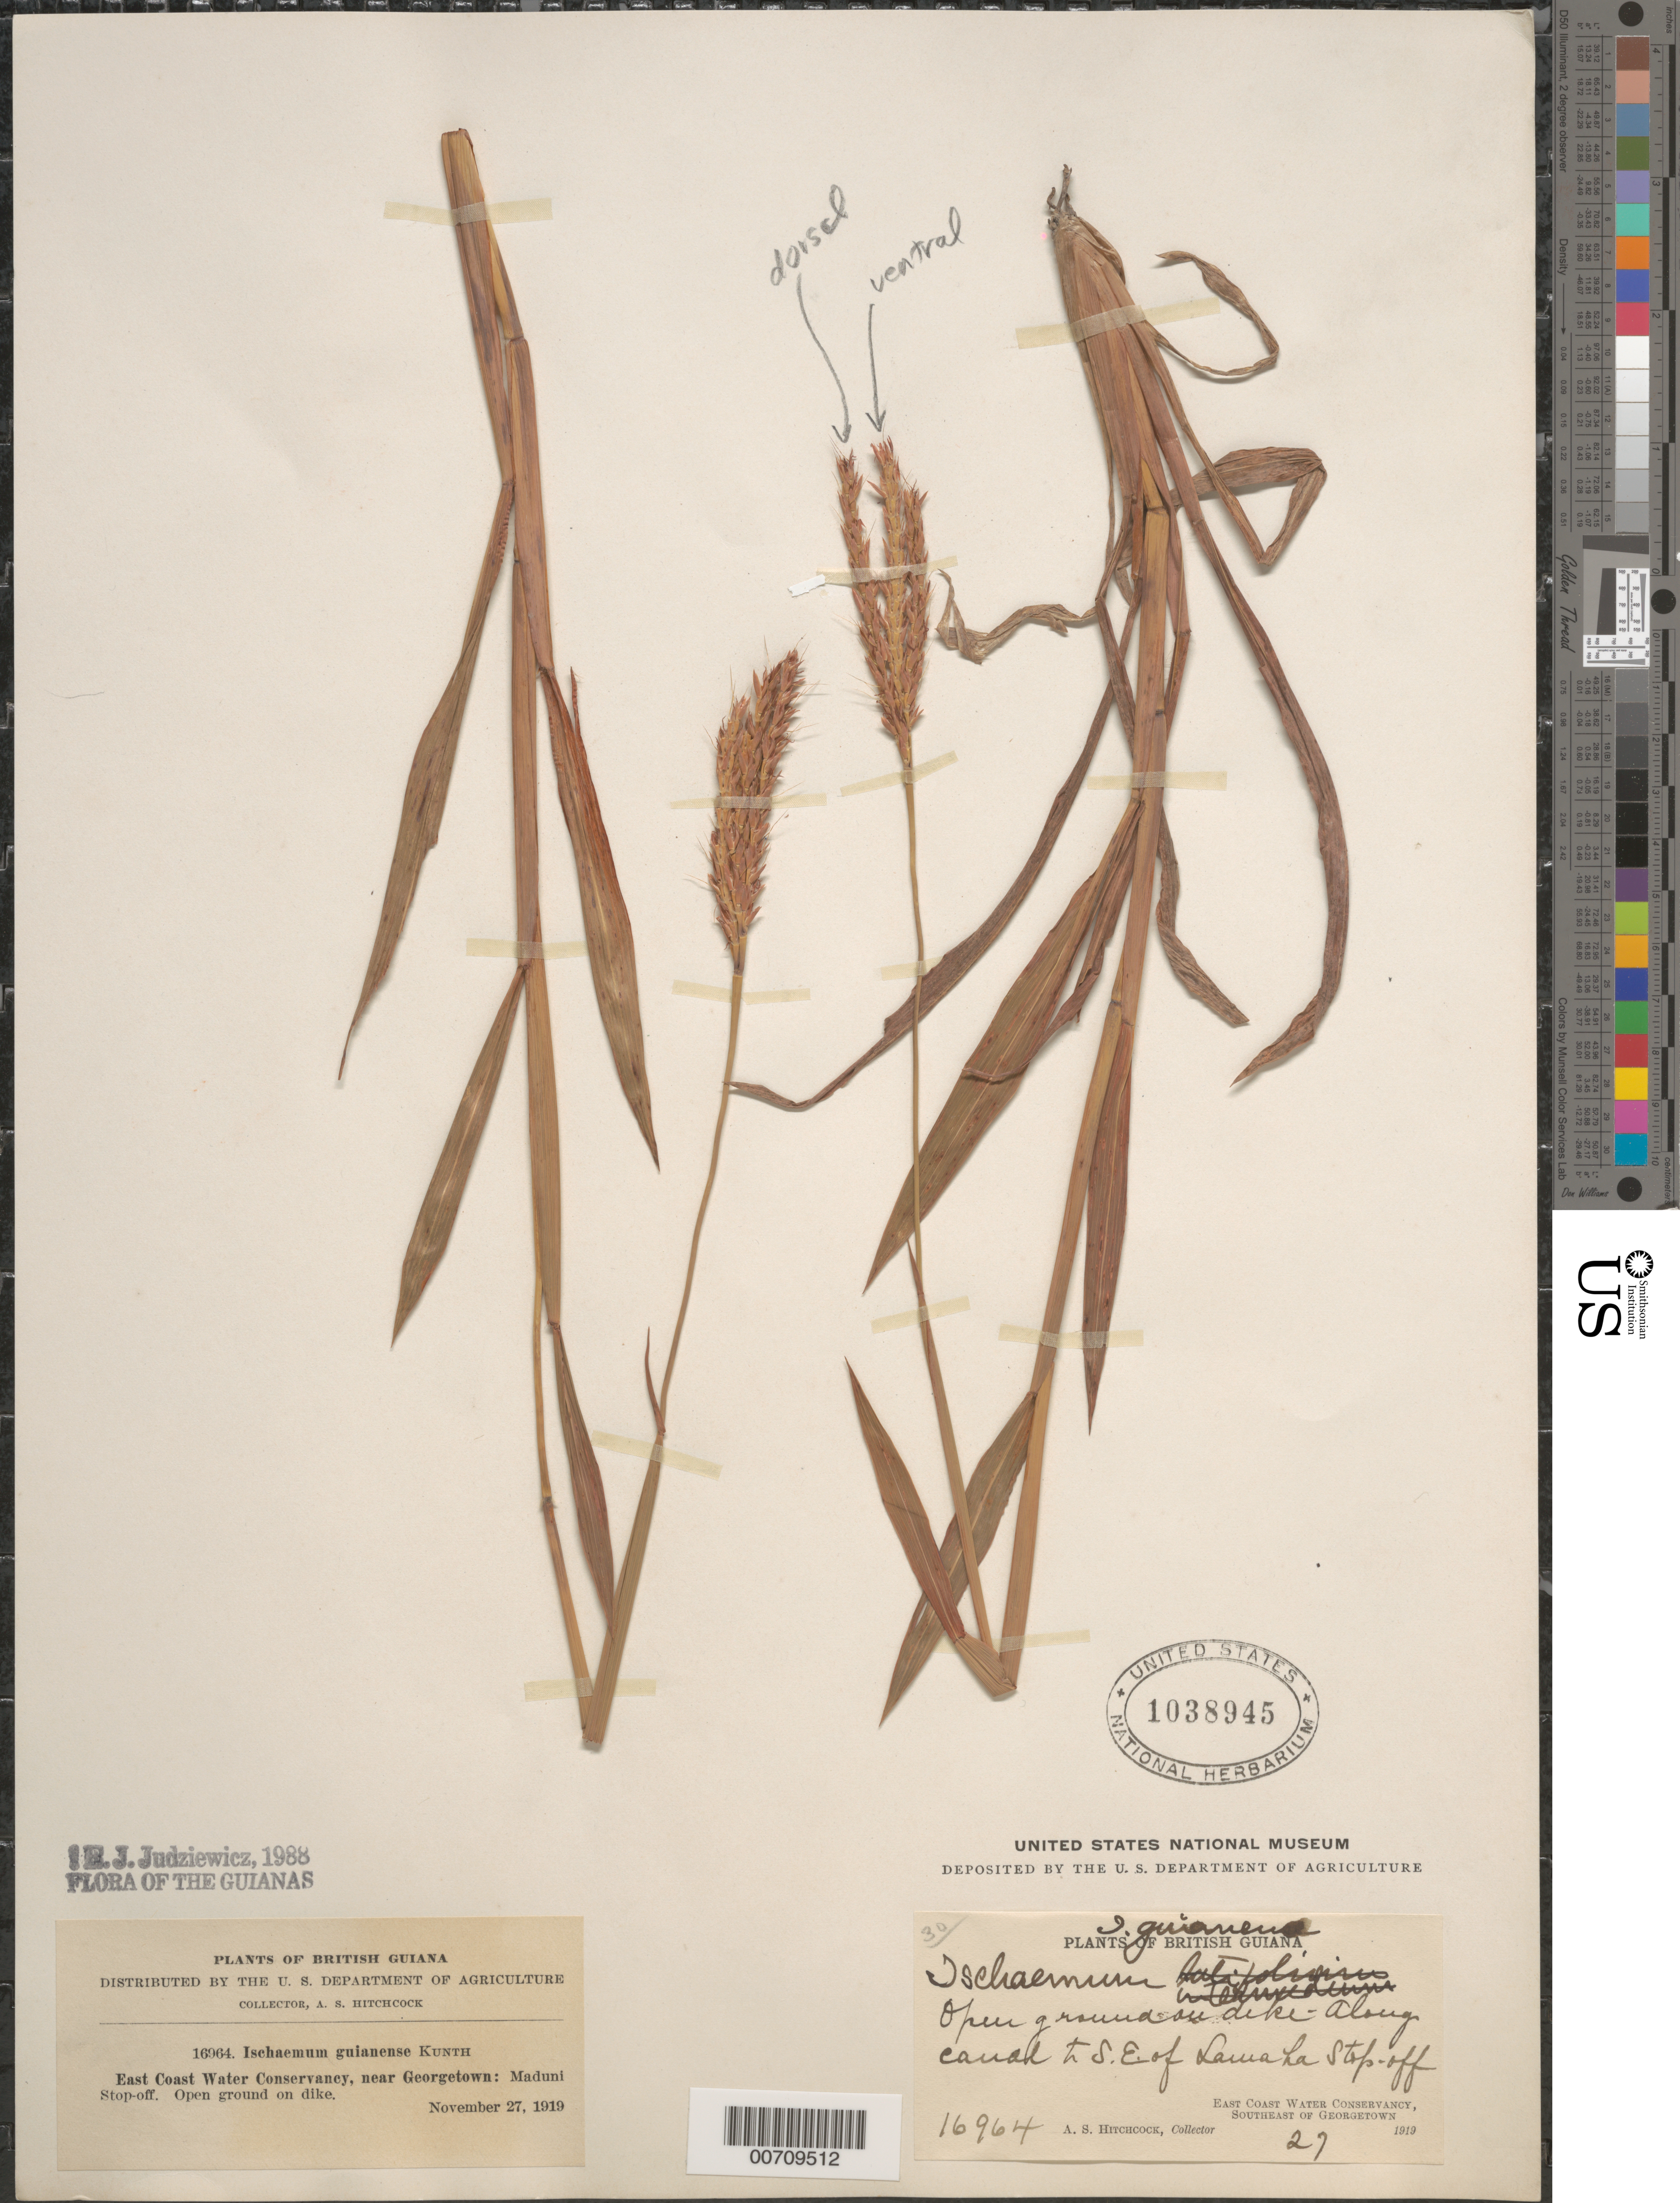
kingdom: Plantae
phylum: Tracheophyta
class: Liliopsida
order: Poales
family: Poaceae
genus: Ischaemum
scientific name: Ischaemum guianense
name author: Kunth ex Hack.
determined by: Judziewicz, E. J.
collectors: A. S. Hitchcock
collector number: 16964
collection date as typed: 27-Nov-19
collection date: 1919-11-27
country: Guyana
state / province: Demerara-Mahaica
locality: Georgetown, SE of, East Coast Water Conservancy, Lamaha Stop-Off, Maduni Stop-off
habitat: Open ground on dike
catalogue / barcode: US 1038945